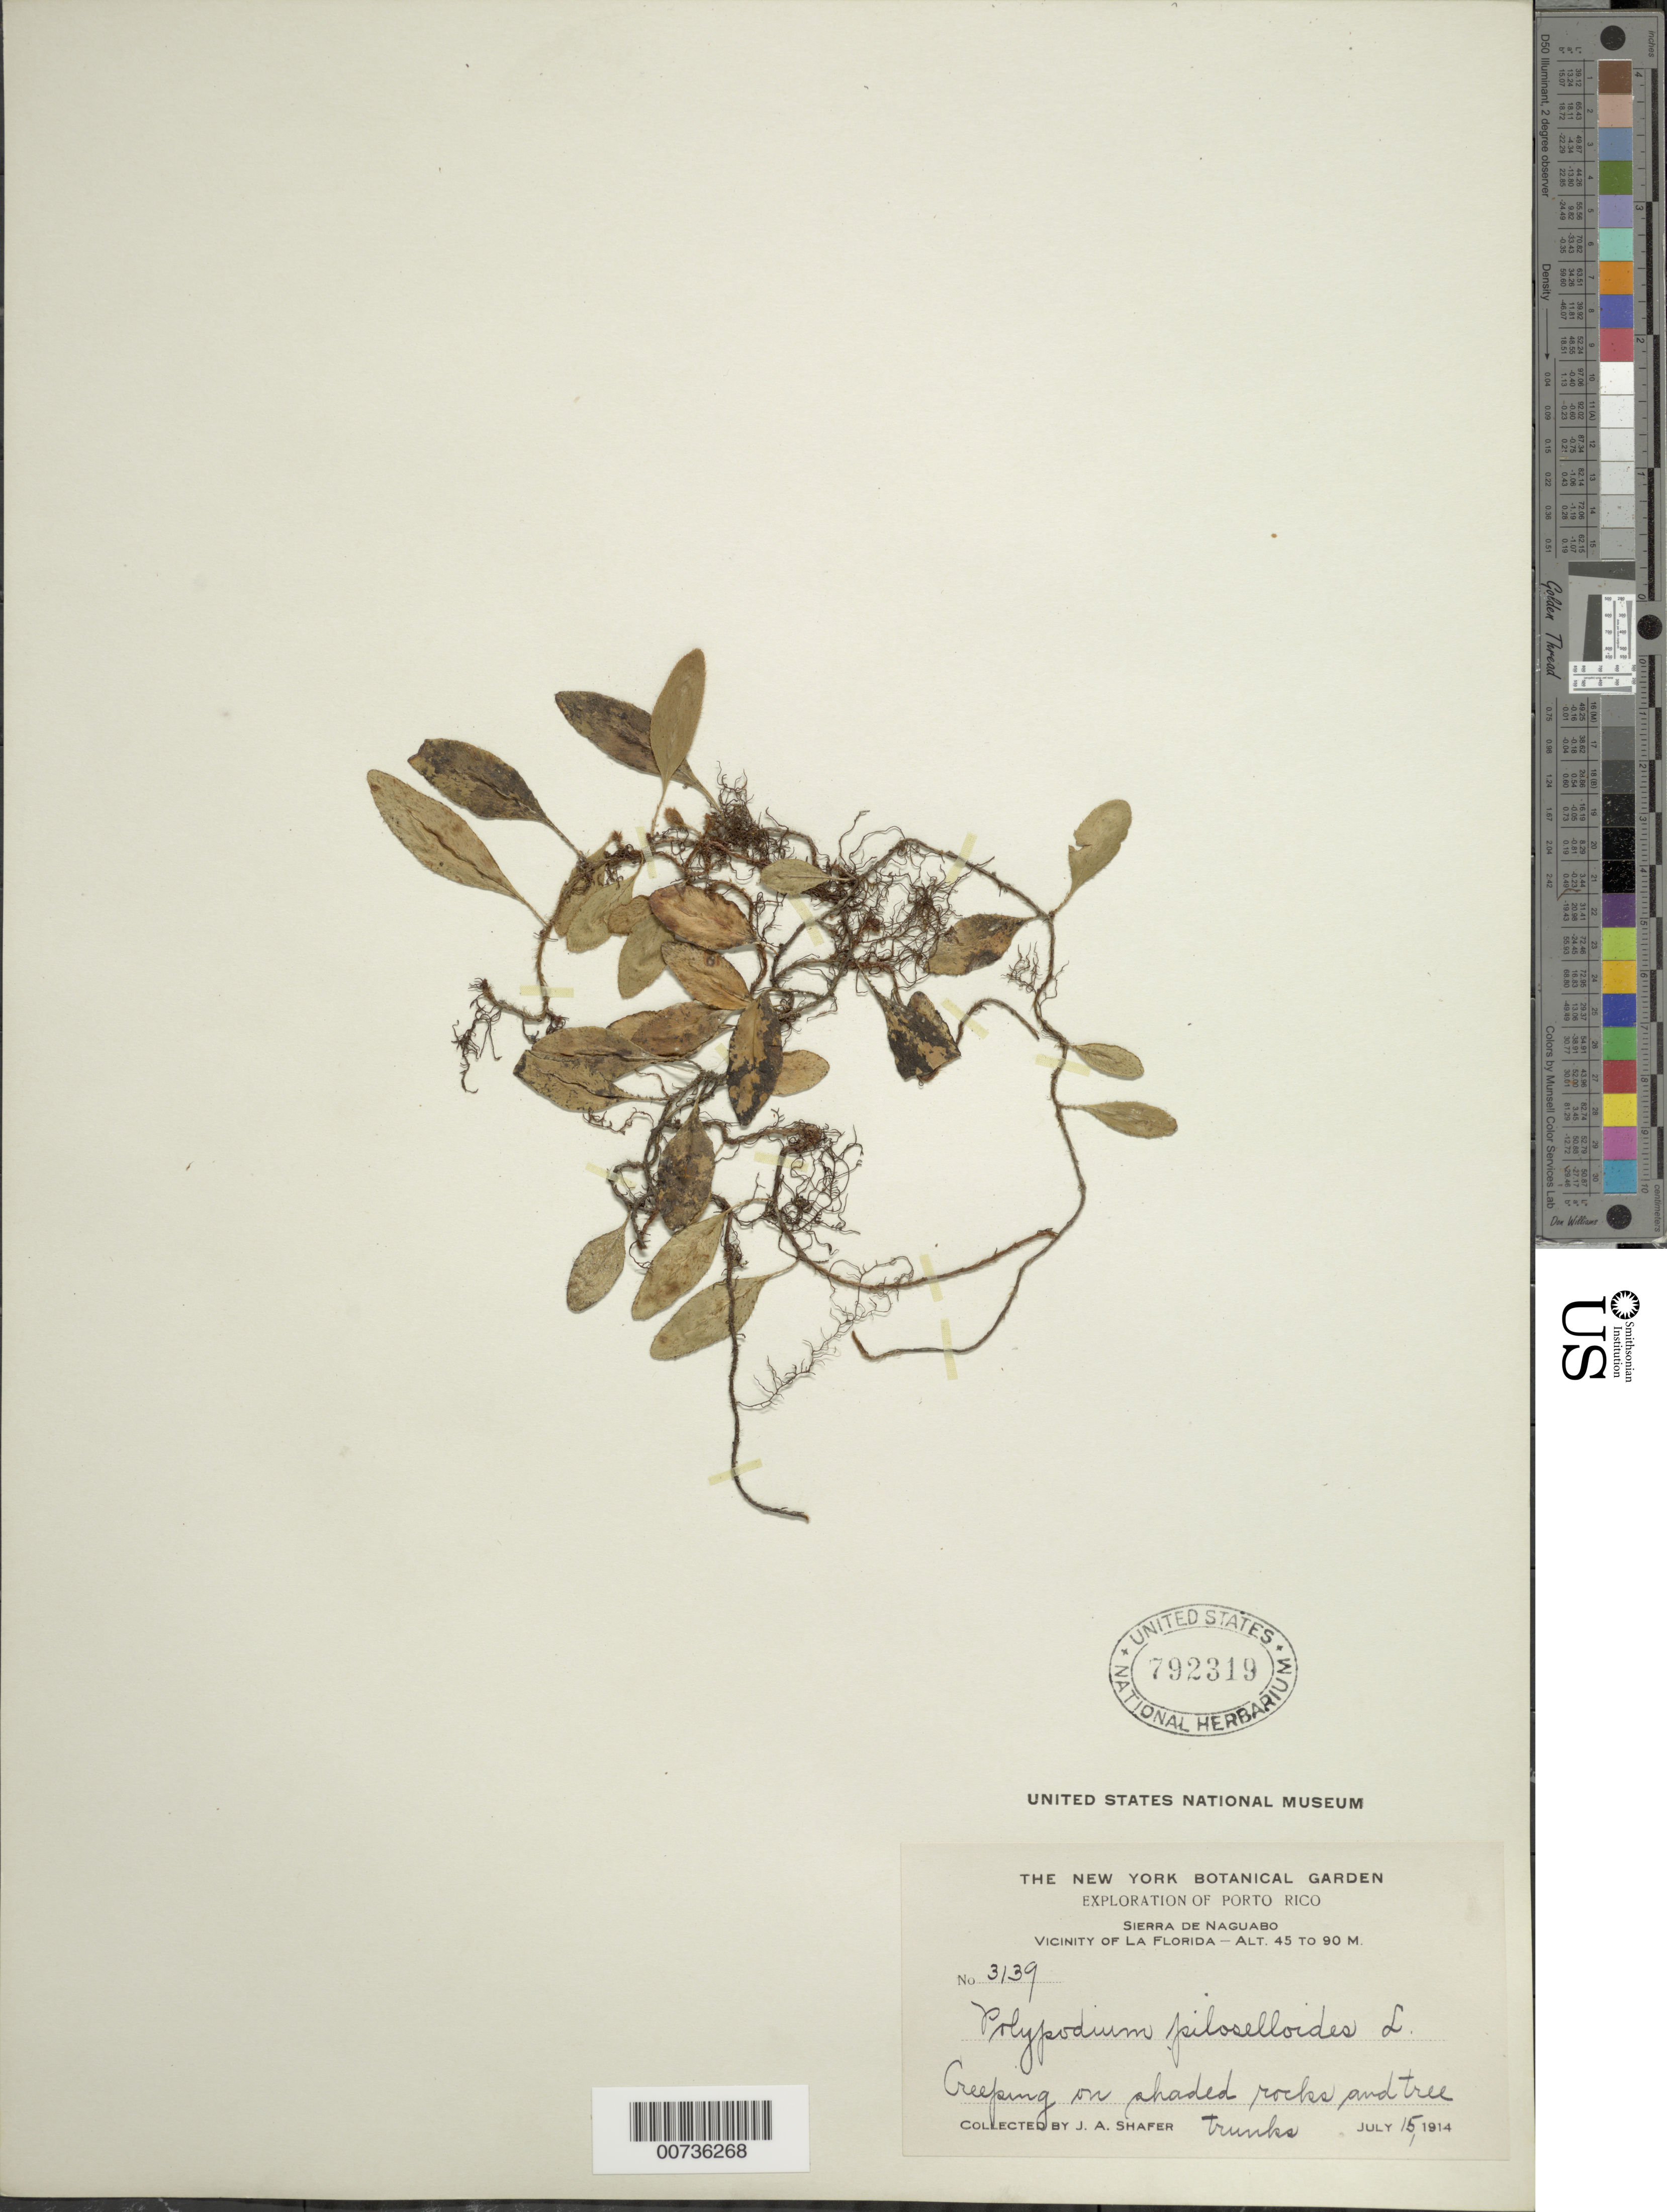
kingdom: Plantae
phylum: Tracheophyta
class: Polypodiopsida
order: Polypodiales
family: Polypodiaceae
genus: Microgramma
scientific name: Microgramma piloselloides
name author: (L.) Copel.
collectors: J. A. Shafer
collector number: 3139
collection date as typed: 15 Jul 1914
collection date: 1914-07-15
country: Puerto Rico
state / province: Naguabo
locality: Sierra de Naguabo, vicinity of La Florida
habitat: Creeping on shaded rocks and tree-trunks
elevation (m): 45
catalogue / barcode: US 792319